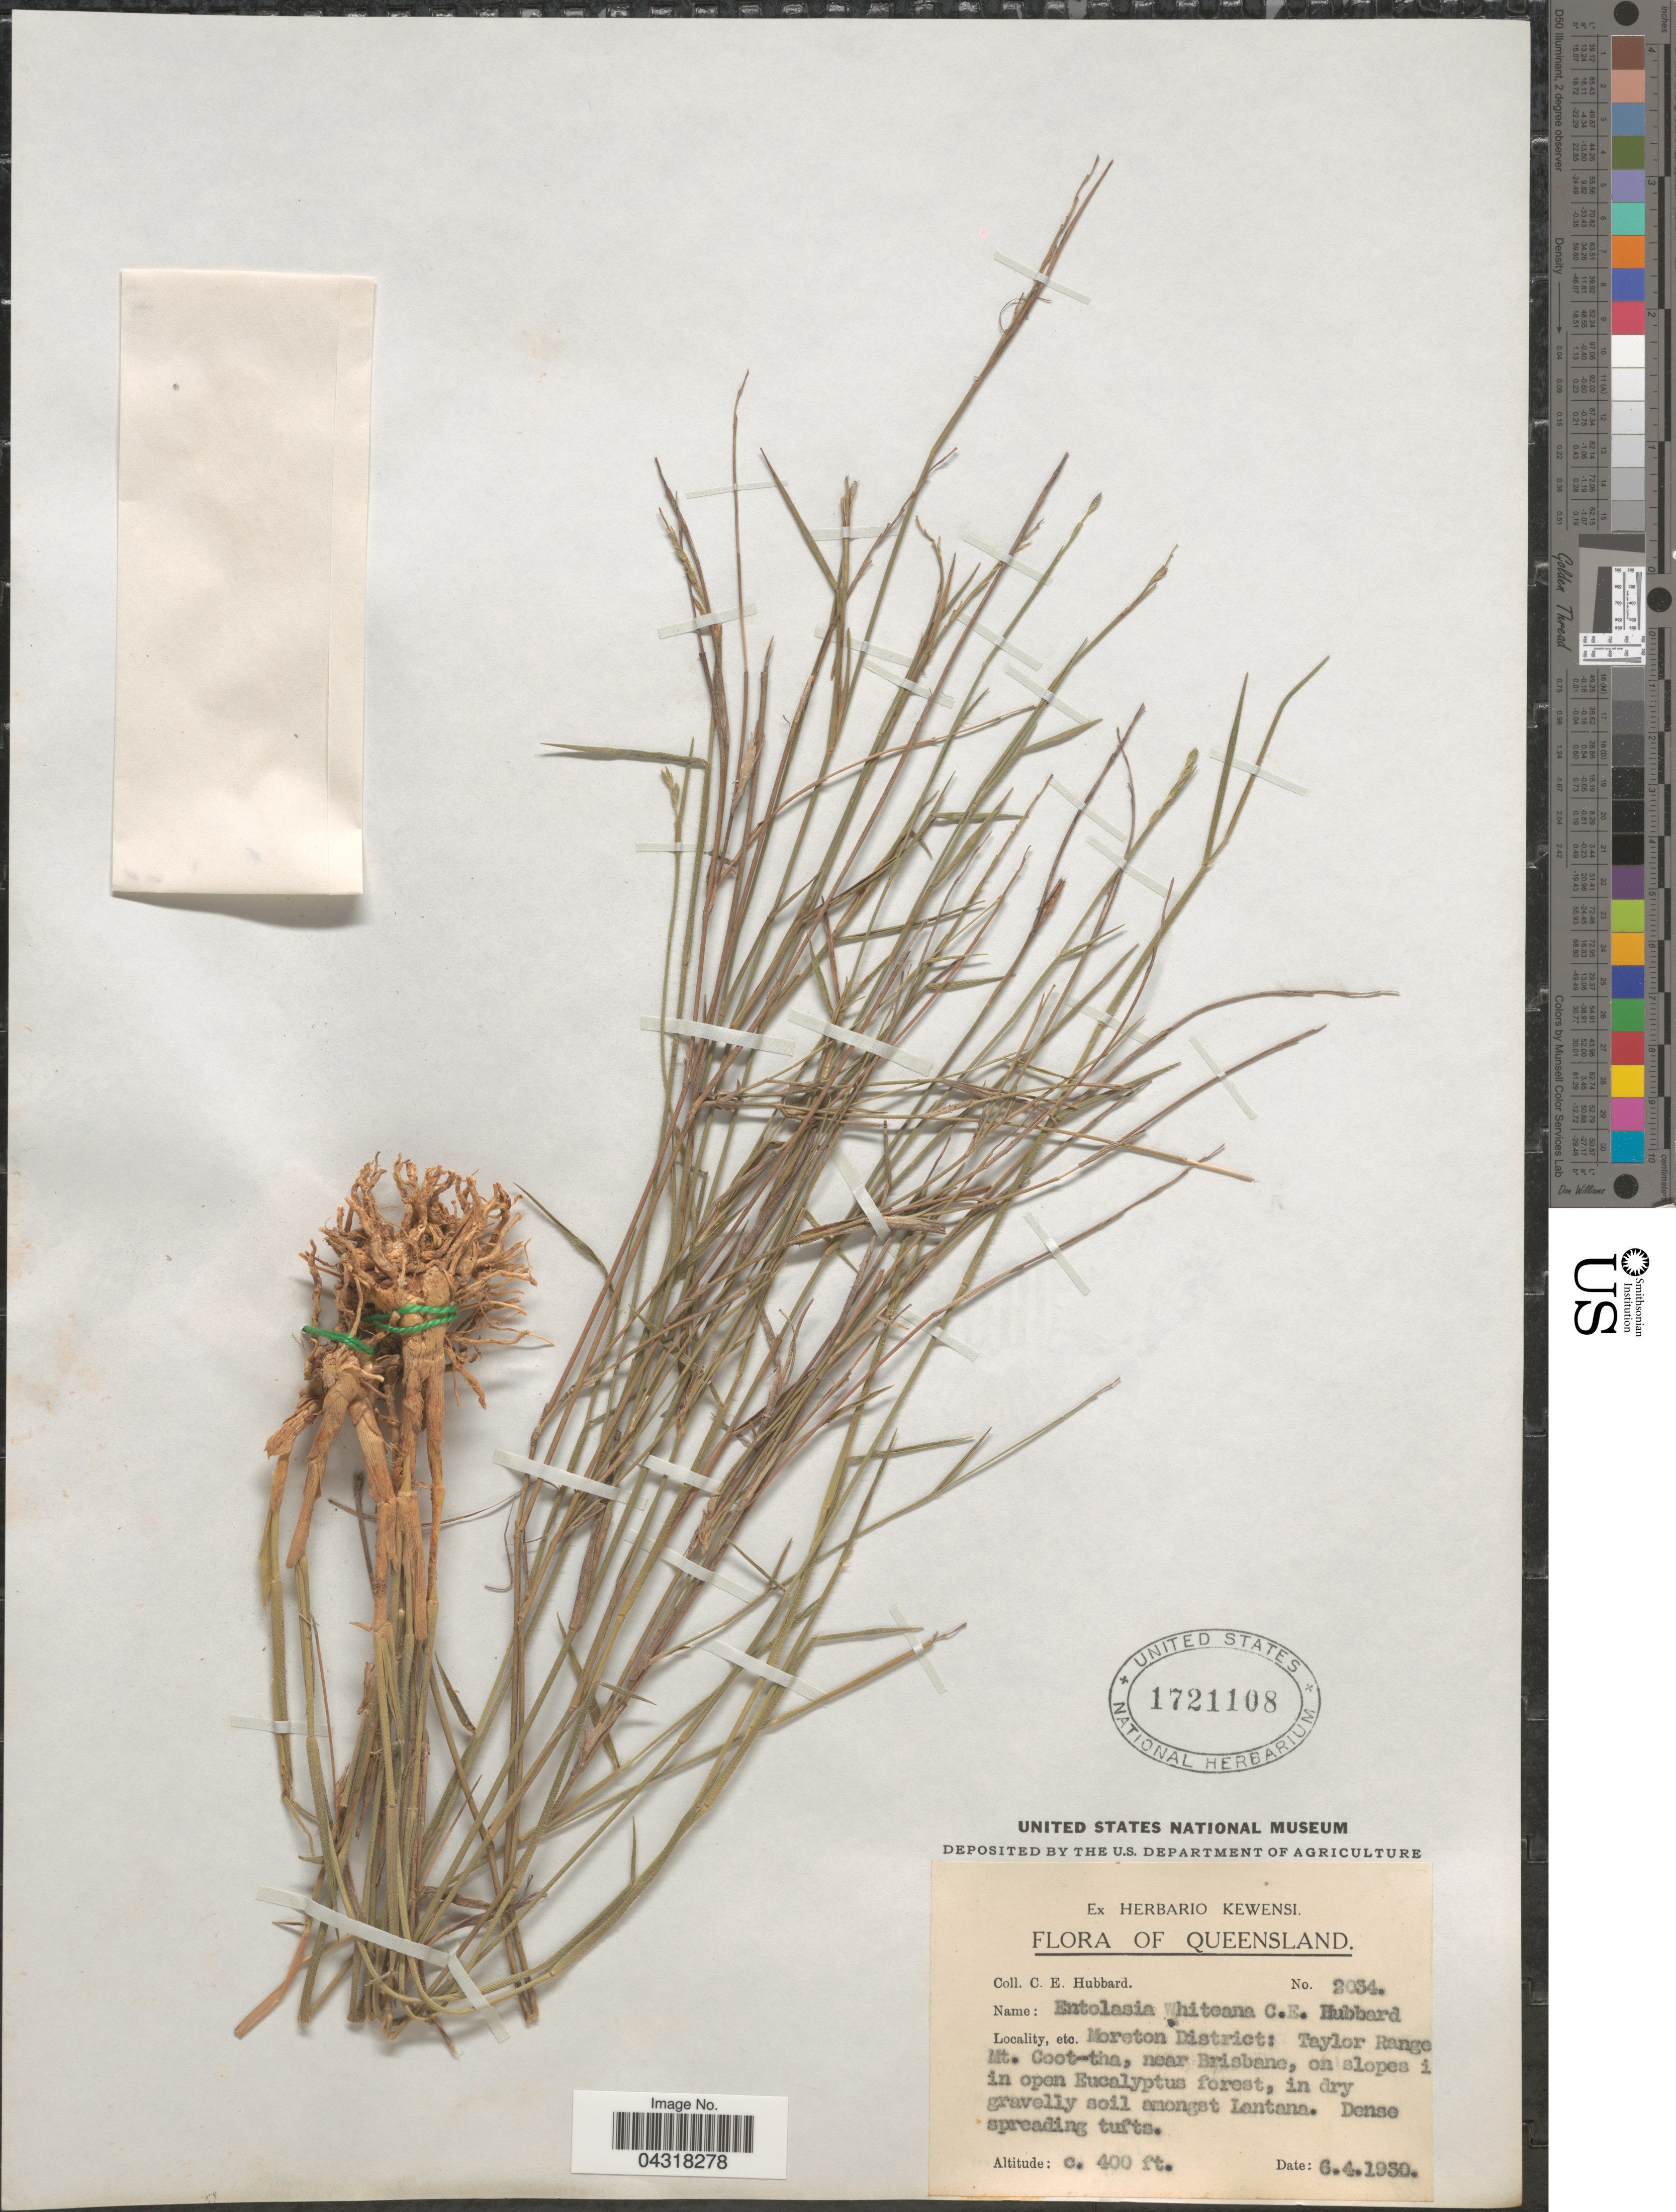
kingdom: Plantae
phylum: Tracheophyta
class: Liliopsida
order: Poales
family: Poaceae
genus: Entolasia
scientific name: Entolasia whiteana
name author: C.E. Hubb.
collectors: C. E. Hubbard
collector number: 2034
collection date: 1930-04-06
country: Australia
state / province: Queensland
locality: Moreton District: Taylor Range Mt. Coot-tha, near Brisbane, on slopes in open Eucalyptus forest, in dry gravelly soil amongst Lantana.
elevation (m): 122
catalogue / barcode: US 1721108